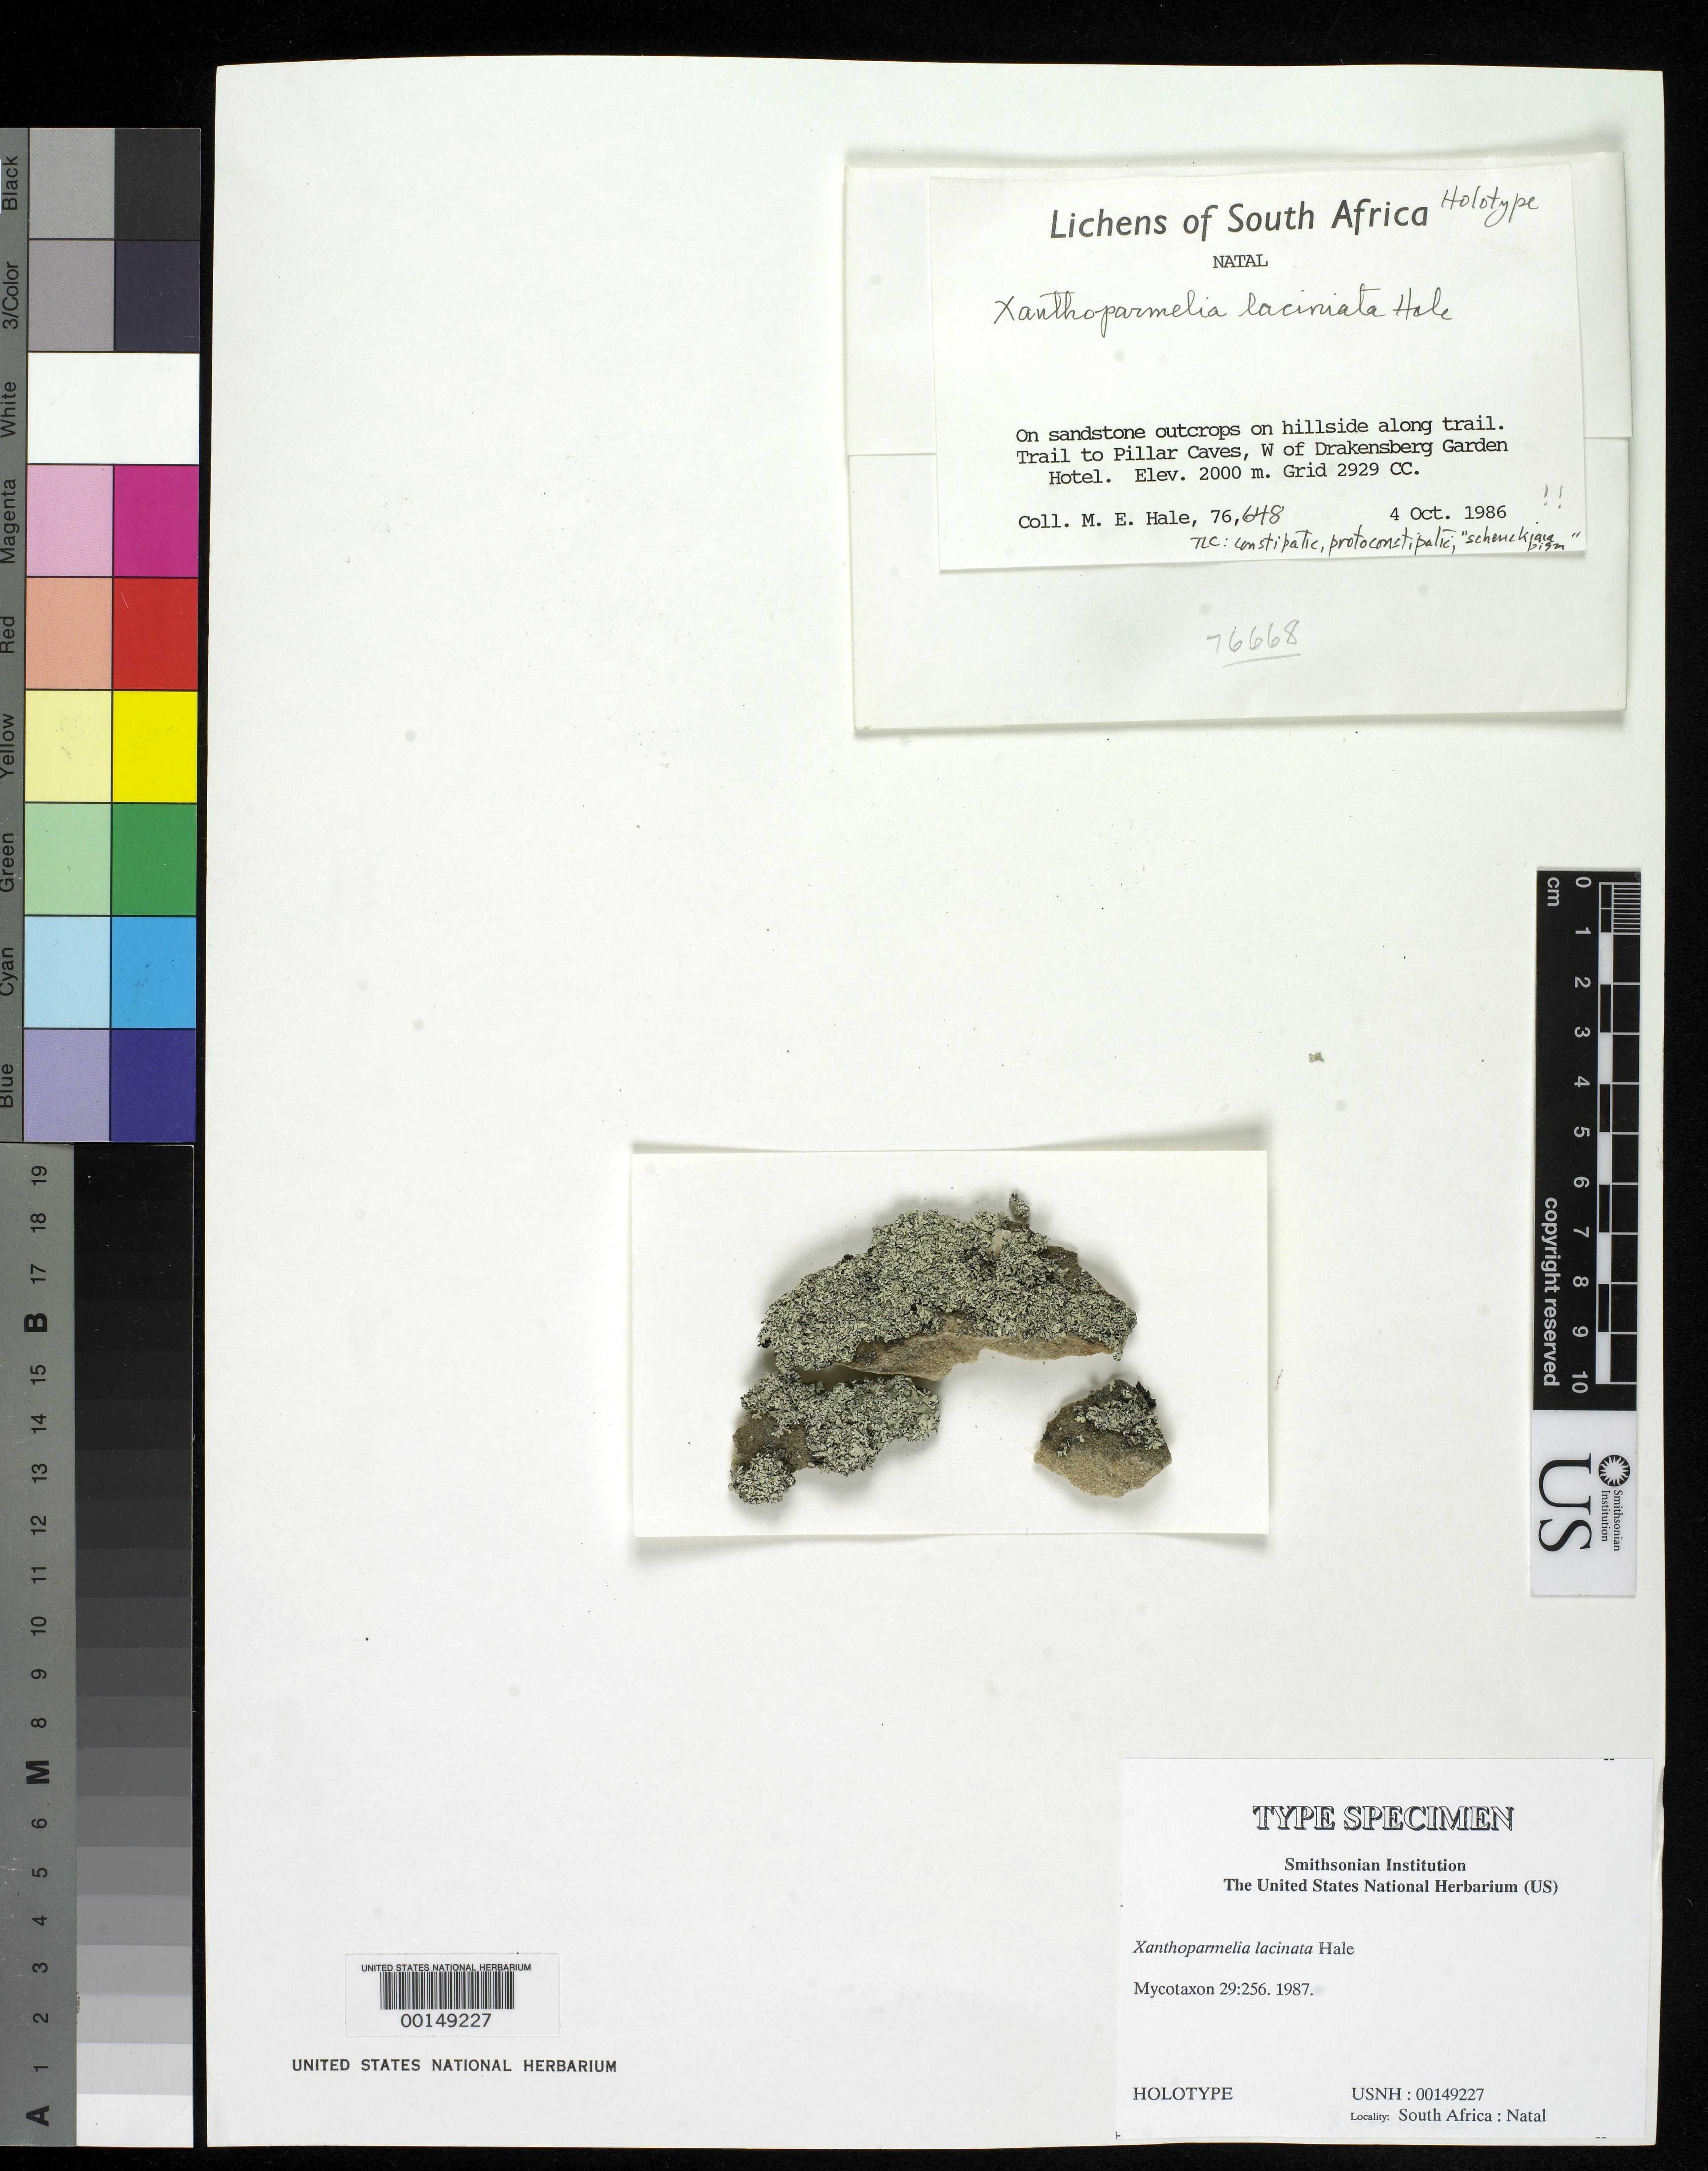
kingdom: Fungi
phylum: Ascomycota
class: Lecanoromycetes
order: Lecanorales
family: Parmeliaceae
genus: Xanthoparmelia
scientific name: Xanthoparmelia laciniata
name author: Hale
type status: Holotype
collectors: M. Hale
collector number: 76648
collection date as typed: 04 Oct 1986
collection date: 1986-10-04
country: South Africa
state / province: KwaZulu-Natal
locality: Trail to Pillar Caves, W of Drakensberg Garden Hotel, Grid 2929 CC, on sandstone outcrops on hillside along trail.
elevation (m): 2000